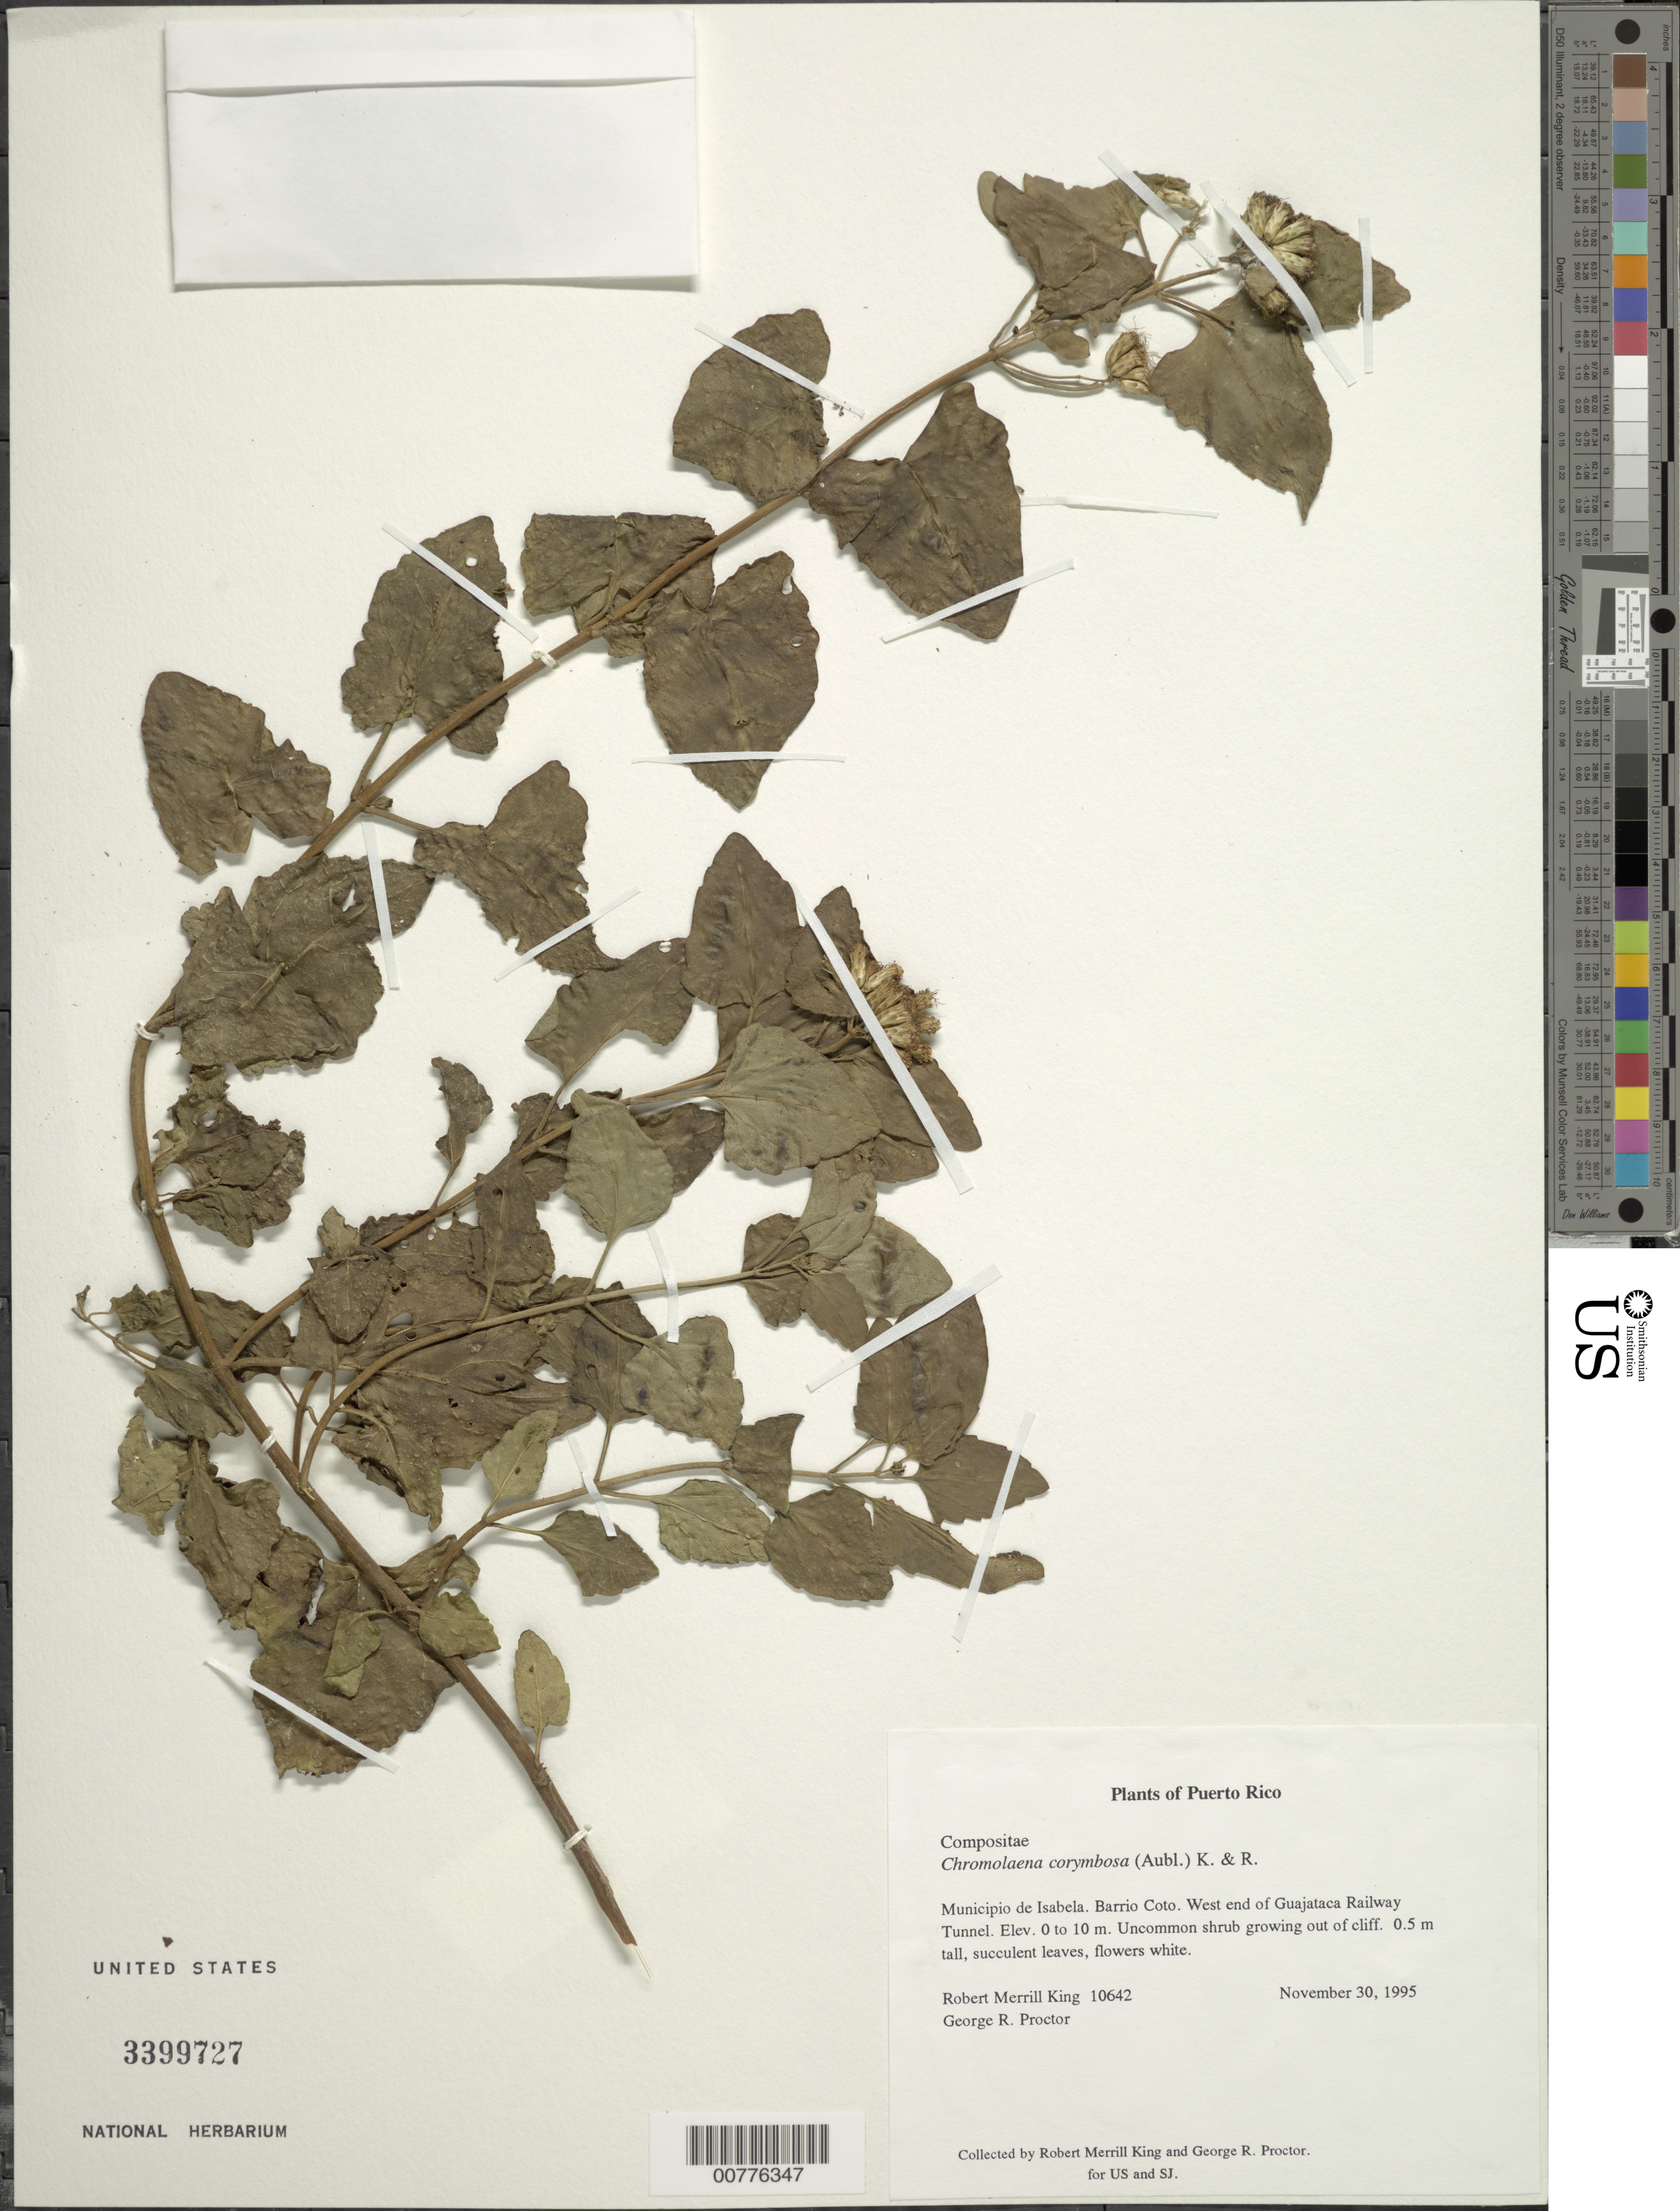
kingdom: Plantae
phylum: Tracheophyta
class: Magnoliopsida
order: Asterales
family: Asteraceae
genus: Chromolaena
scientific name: Chromolaena corymbosa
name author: (Aubl.) R.M. King & H. Rob.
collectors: R. M. King & G. R. Proctor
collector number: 10642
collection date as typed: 30 Nov 1995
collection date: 1995-11-30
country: Puerto Rico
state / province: Isabela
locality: Municipio de Isabela. Barrio Coto. West end of Guajataca Railway Tunnel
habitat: Uncommon shrub growing out of cliff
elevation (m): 0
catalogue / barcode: US 3399727